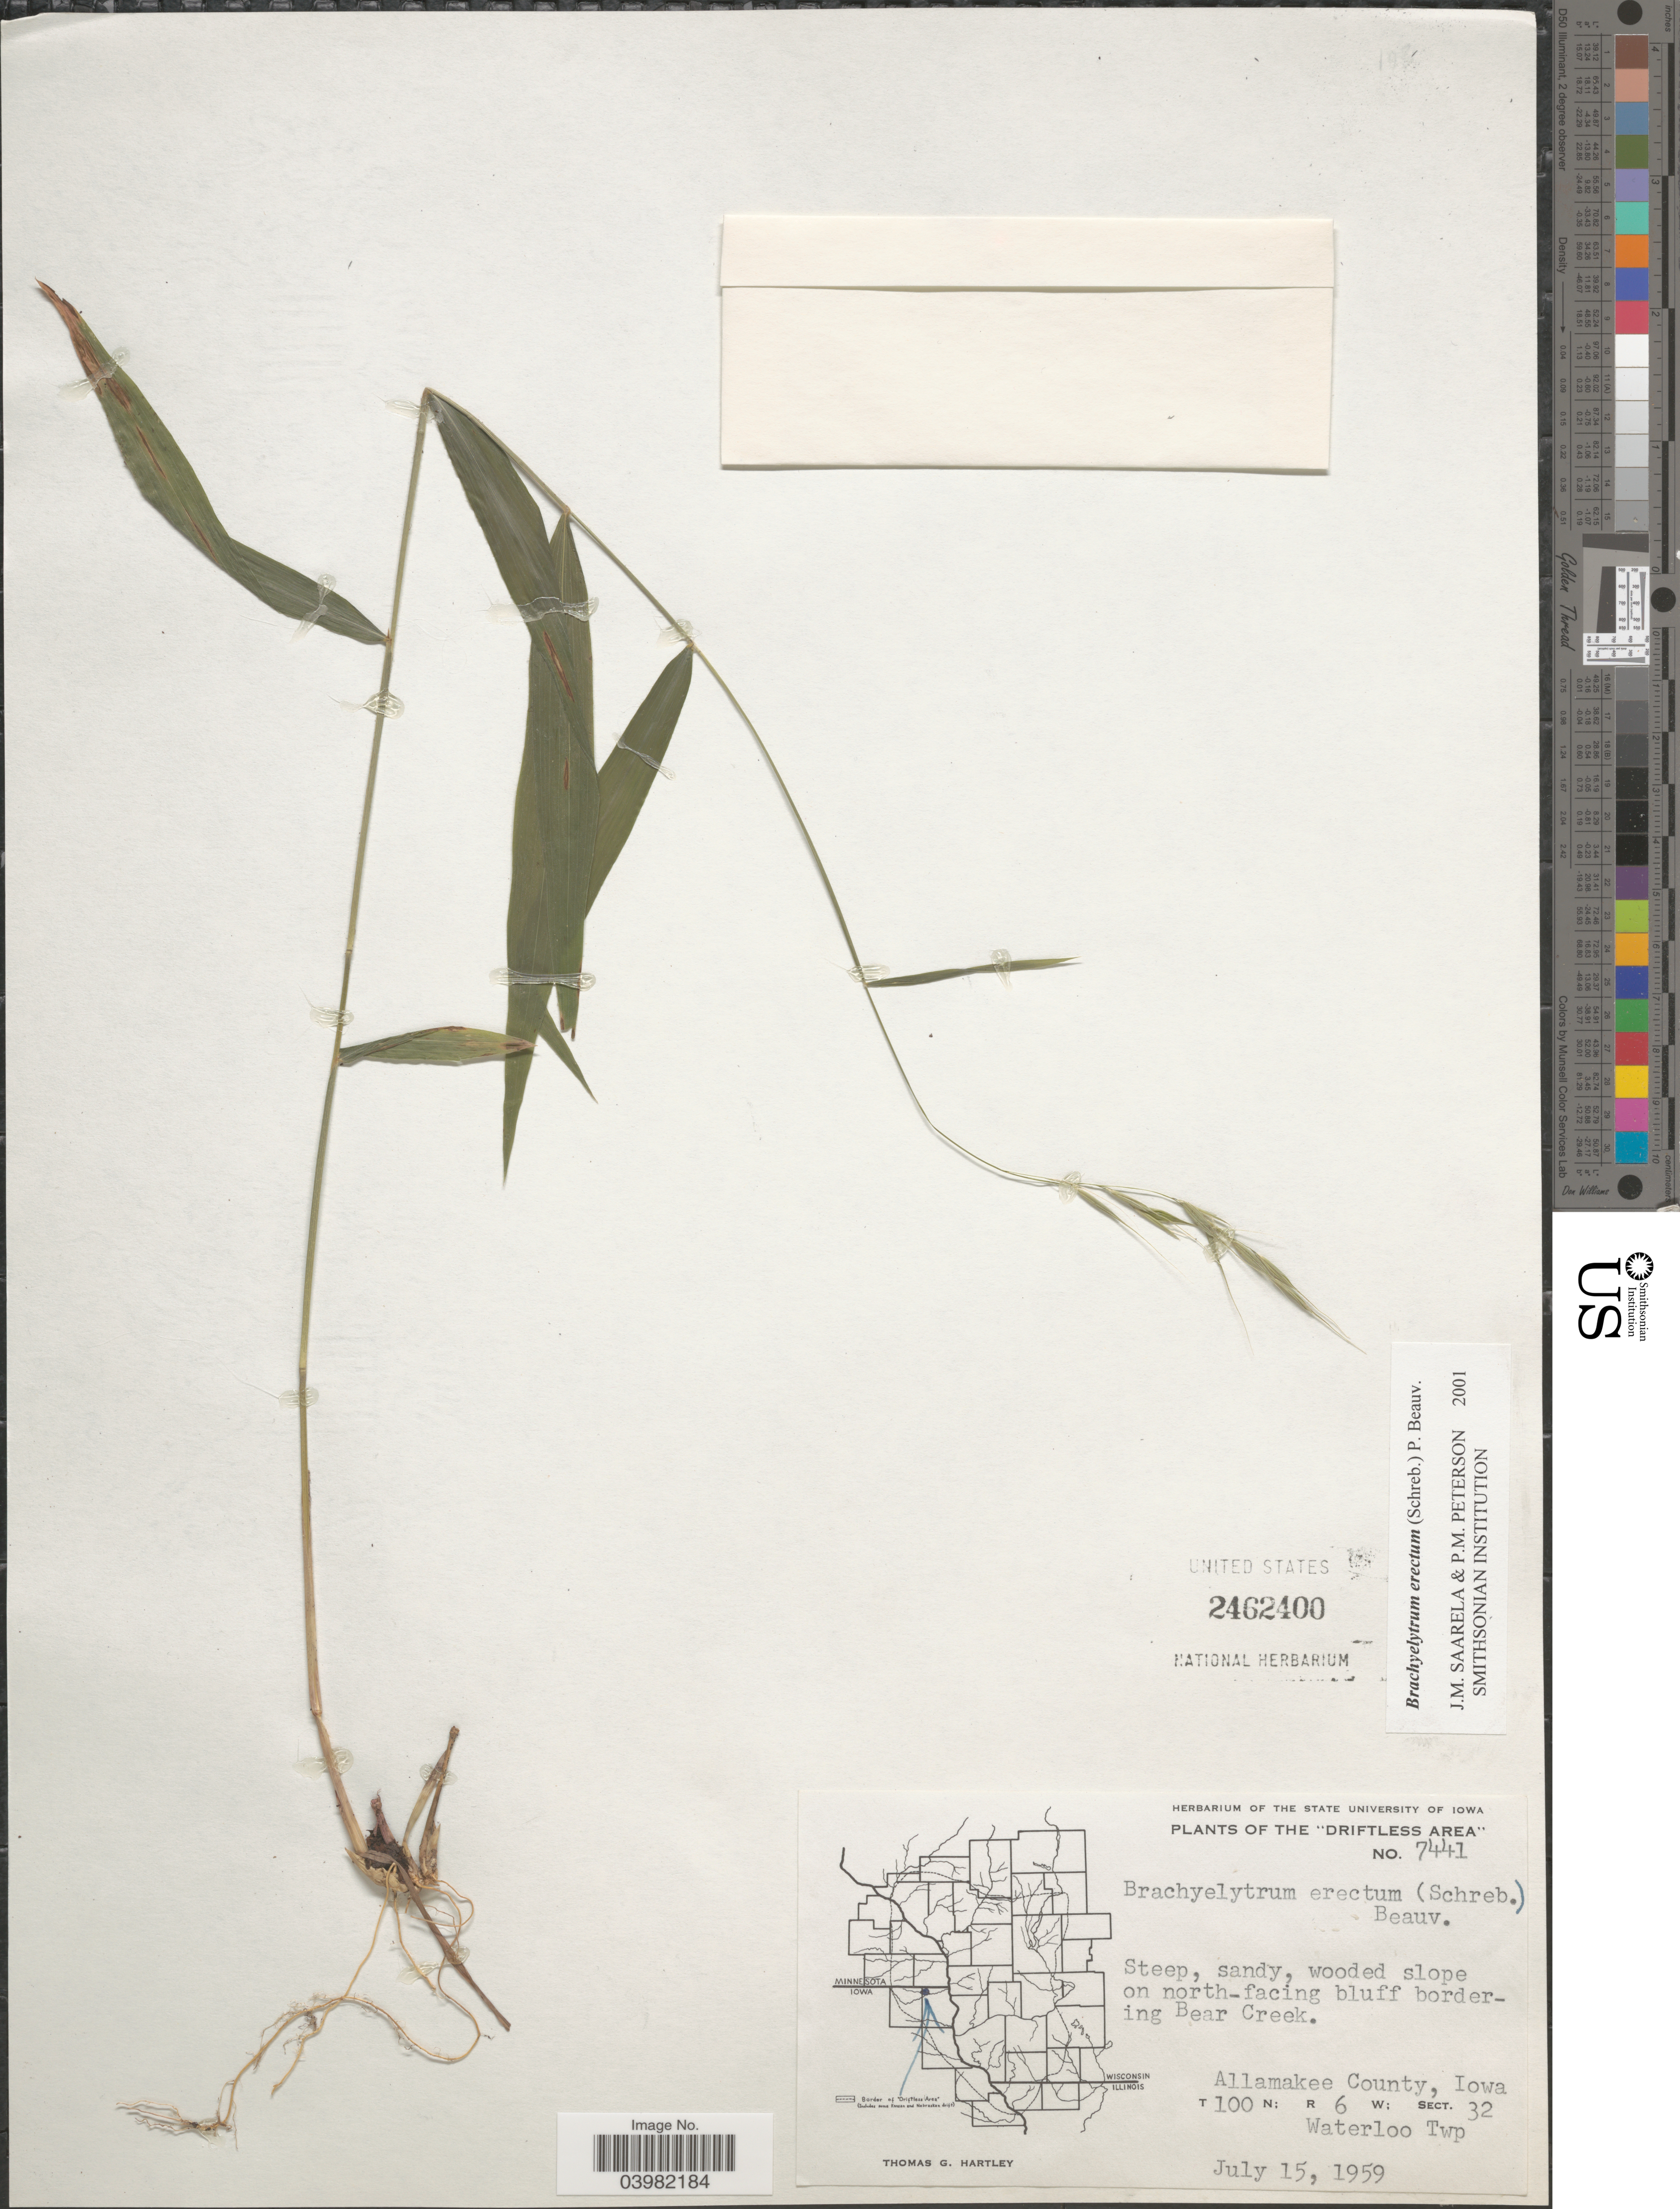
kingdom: Plantae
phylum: Tracheophyta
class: Liliopsida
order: Poales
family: Poaceae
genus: Brachyelytrum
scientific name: Brachyelytrum erectum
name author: (Schreb.) P. Beauv.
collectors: T. G. Hartley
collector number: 7441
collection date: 1959-07-15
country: United States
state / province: Iowa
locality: The "Driftless Area". On north-facing bluff bordering Bear Creek. Allamakee County. T 100 N; R 6 W; Sect. 32. Waterloo Twp.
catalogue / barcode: US 2462400